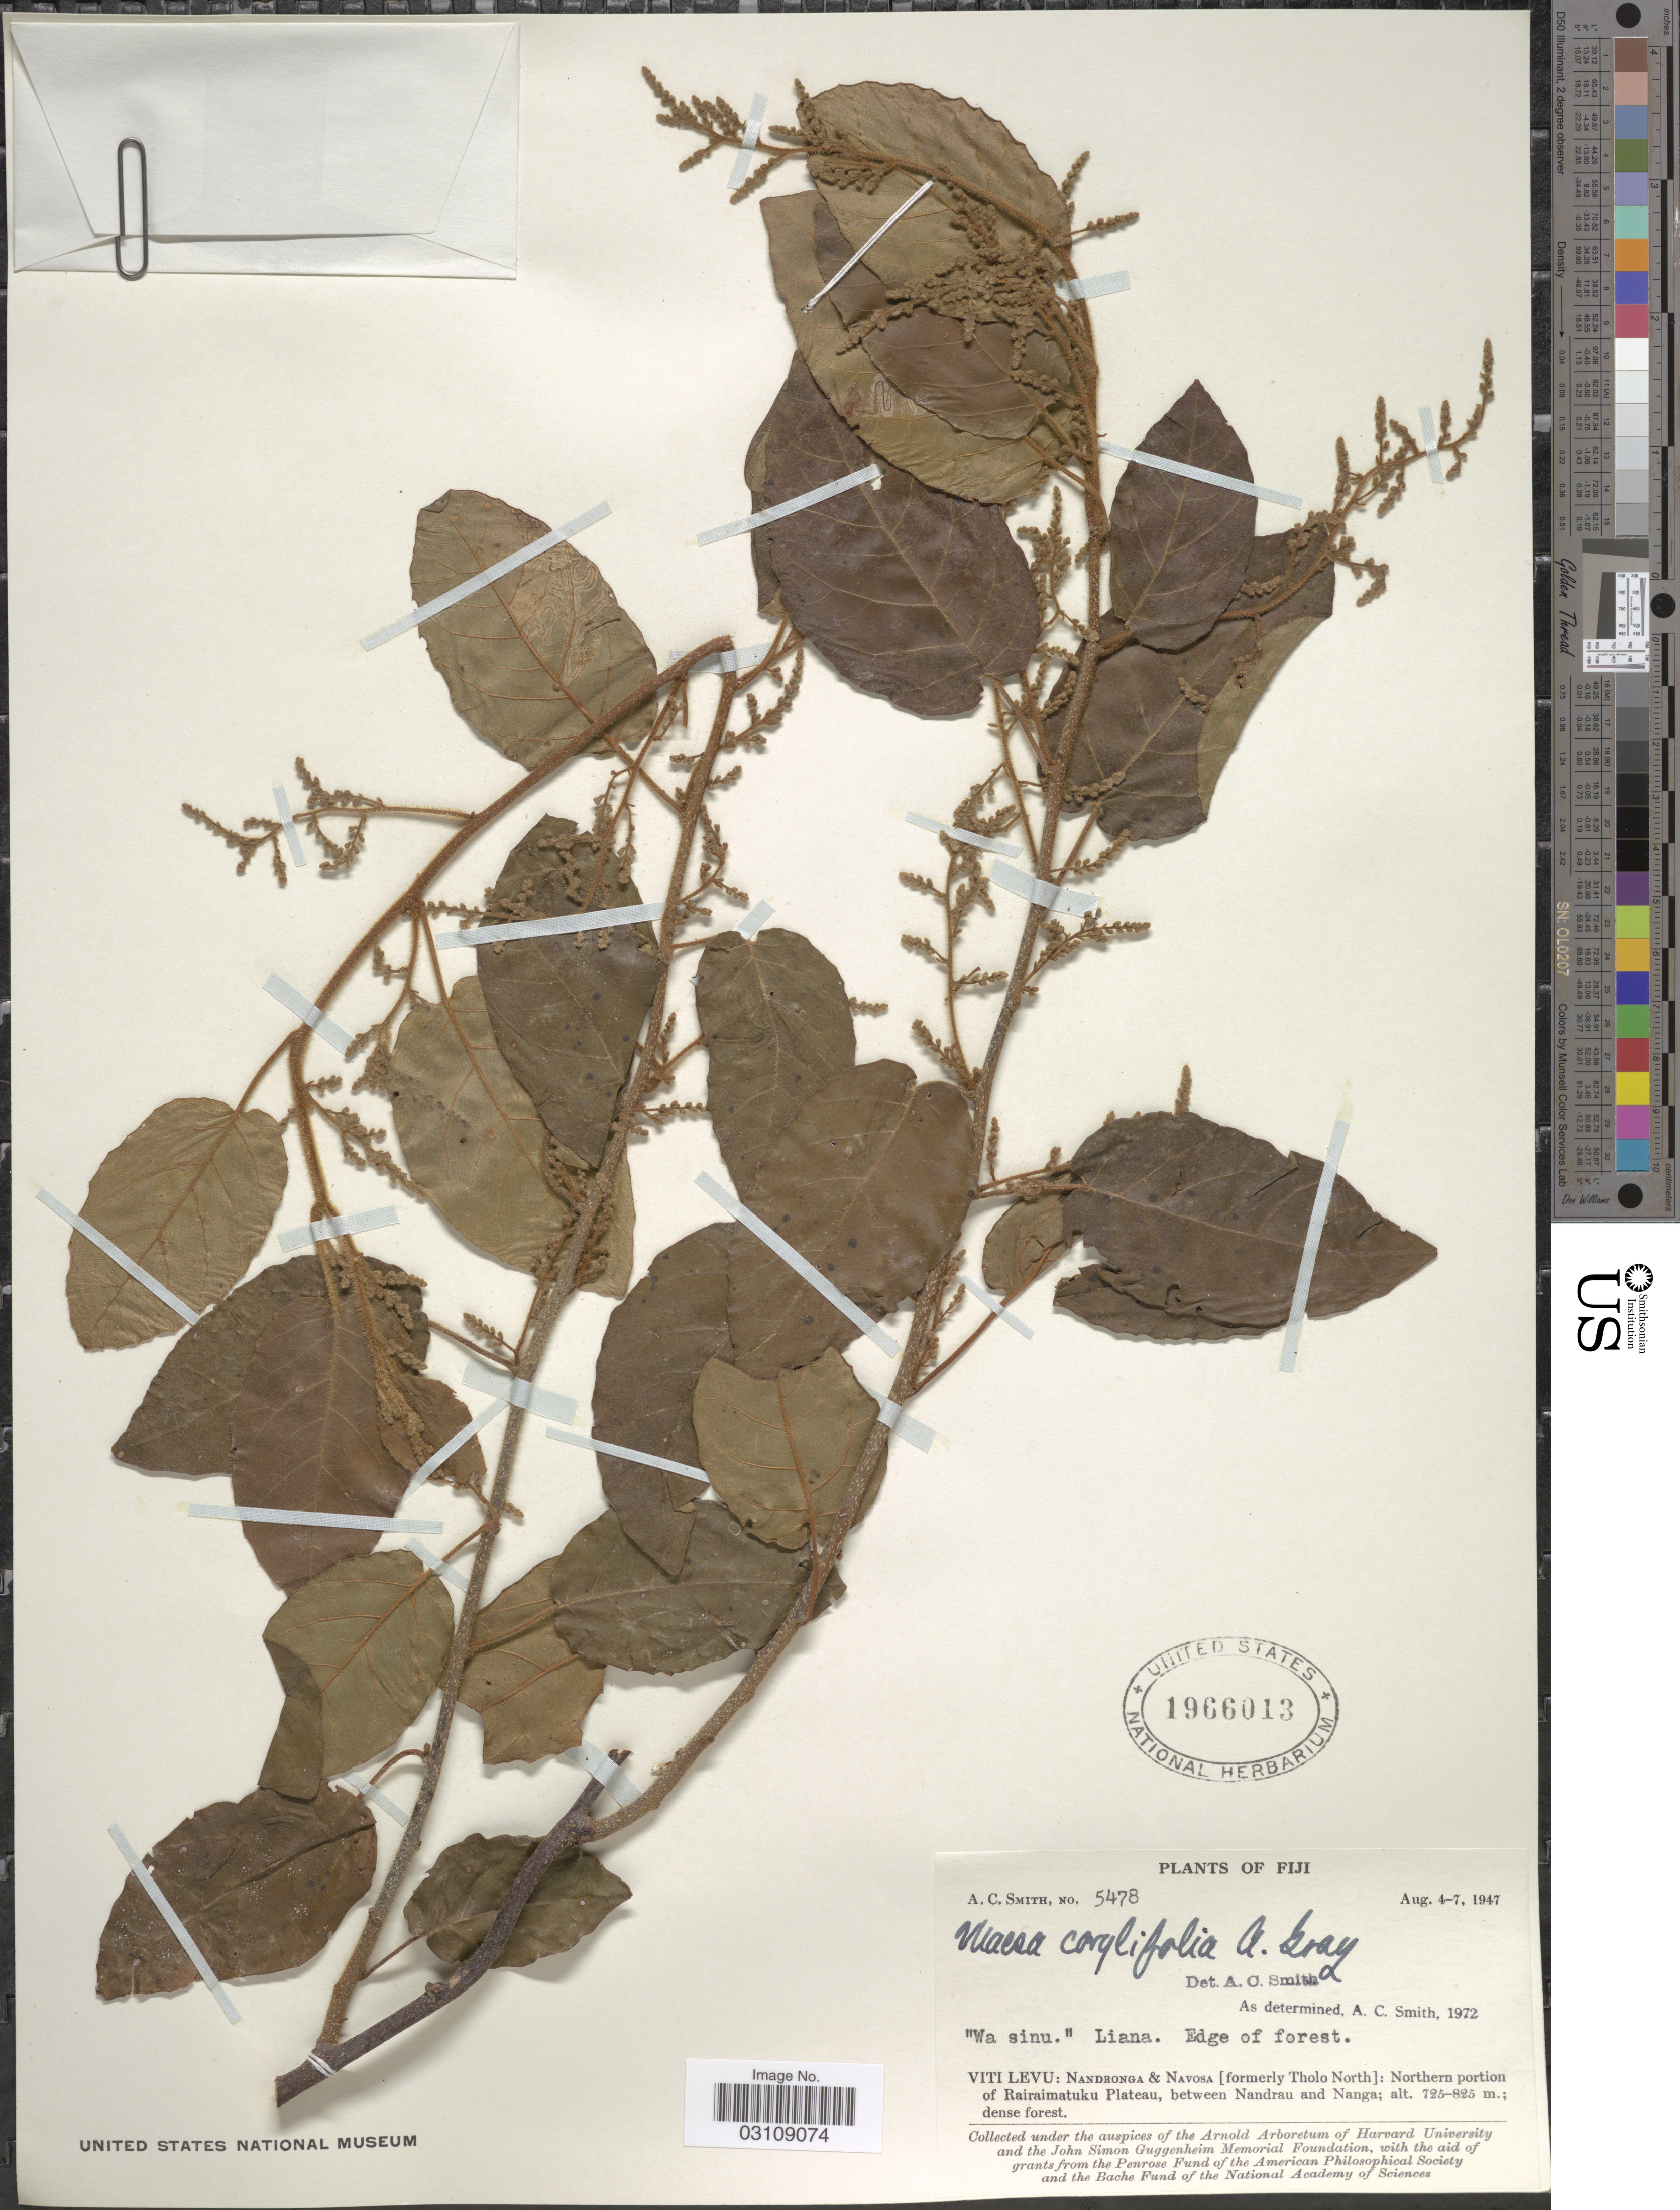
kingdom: Plantae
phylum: Tracheophyta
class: Magnoliopsida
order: Ericales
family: Primulaceae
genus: Maesa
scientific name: Maesa corylifolia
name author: A. Gray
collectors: A. C. Smith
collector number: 5478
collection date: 1947-08-04/1947-08-07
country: Fiji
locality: Viti Levu: Nandronga & Navosa [formerly Tholo North]: Northern portion of Rairaimatuku Plateau, between Nandrau and Nanga.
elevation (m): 725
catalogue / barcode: US 1966013